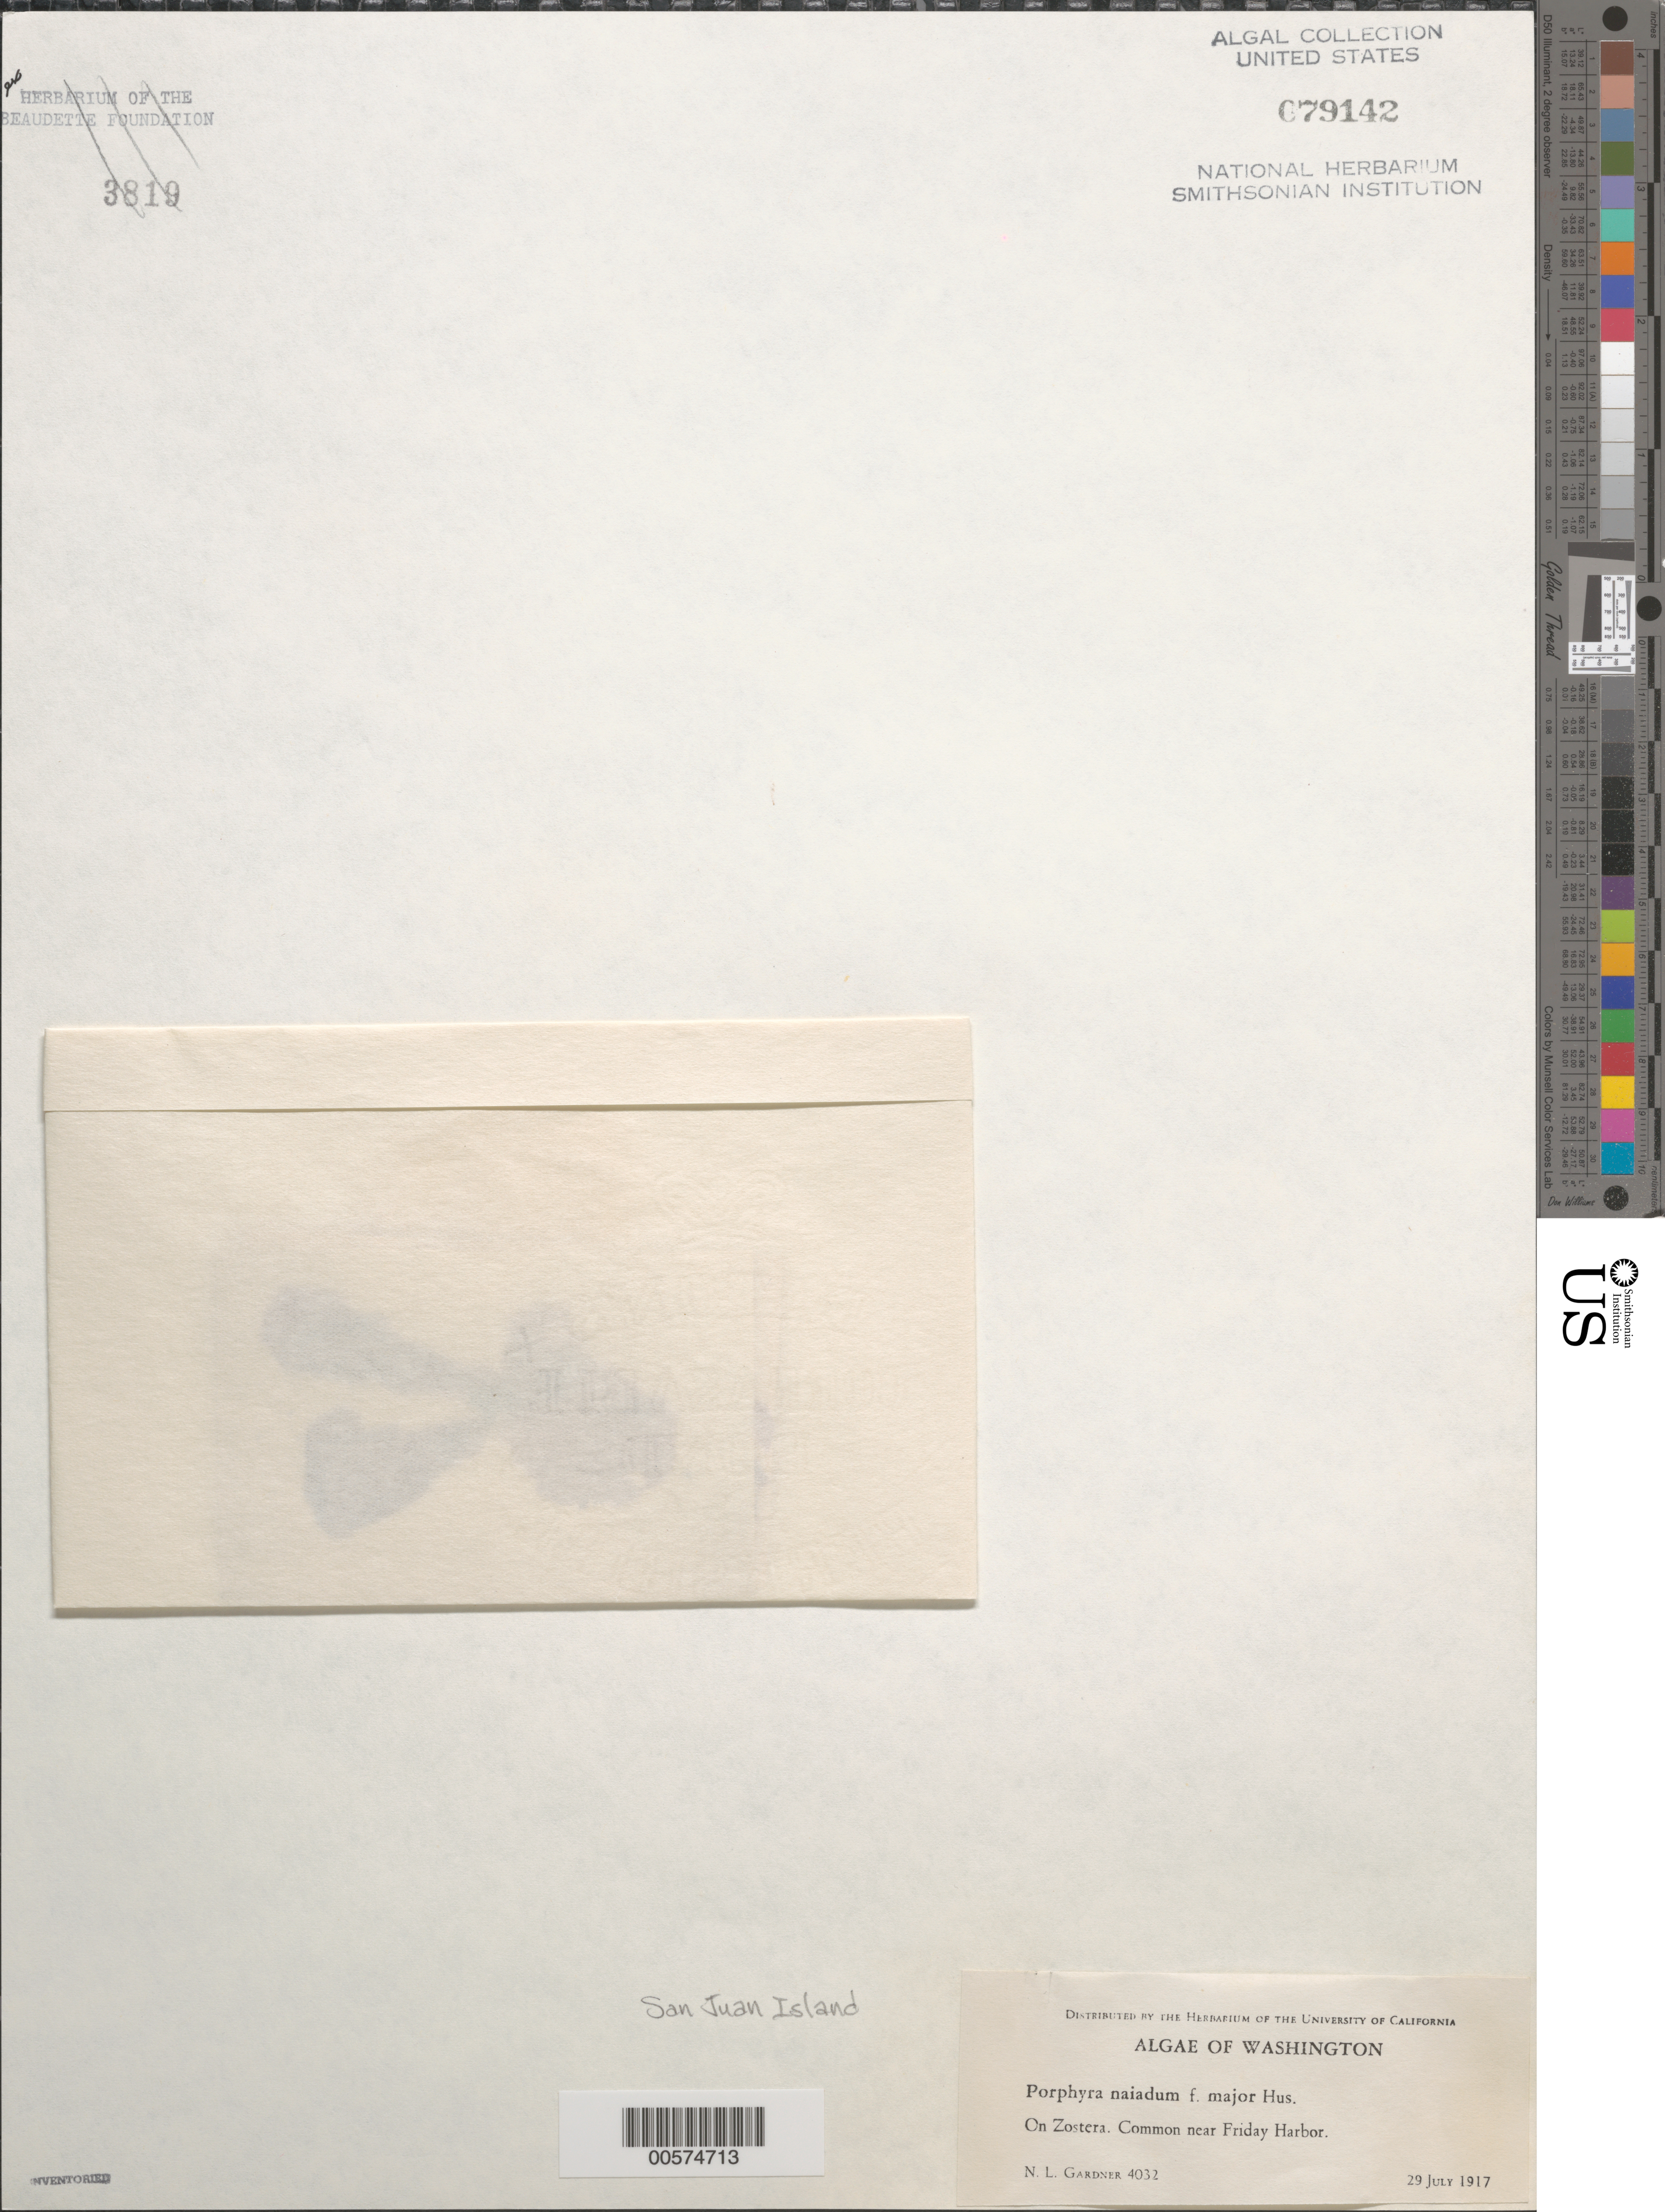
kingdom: Plantae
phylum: Rhodophyta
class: Compsopogonophyceae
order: Erythropeltidales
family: Erythrotrichiaceae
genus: Smithora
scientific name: Smithora naiadum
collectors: N. Gardner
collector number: NLG 4032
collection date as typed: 29 Jul 1917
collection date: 1917-07-29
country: United States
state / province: Washington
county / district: San Juan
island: San Juan Island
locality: Near Friday Hharbor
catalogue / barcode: US 79142